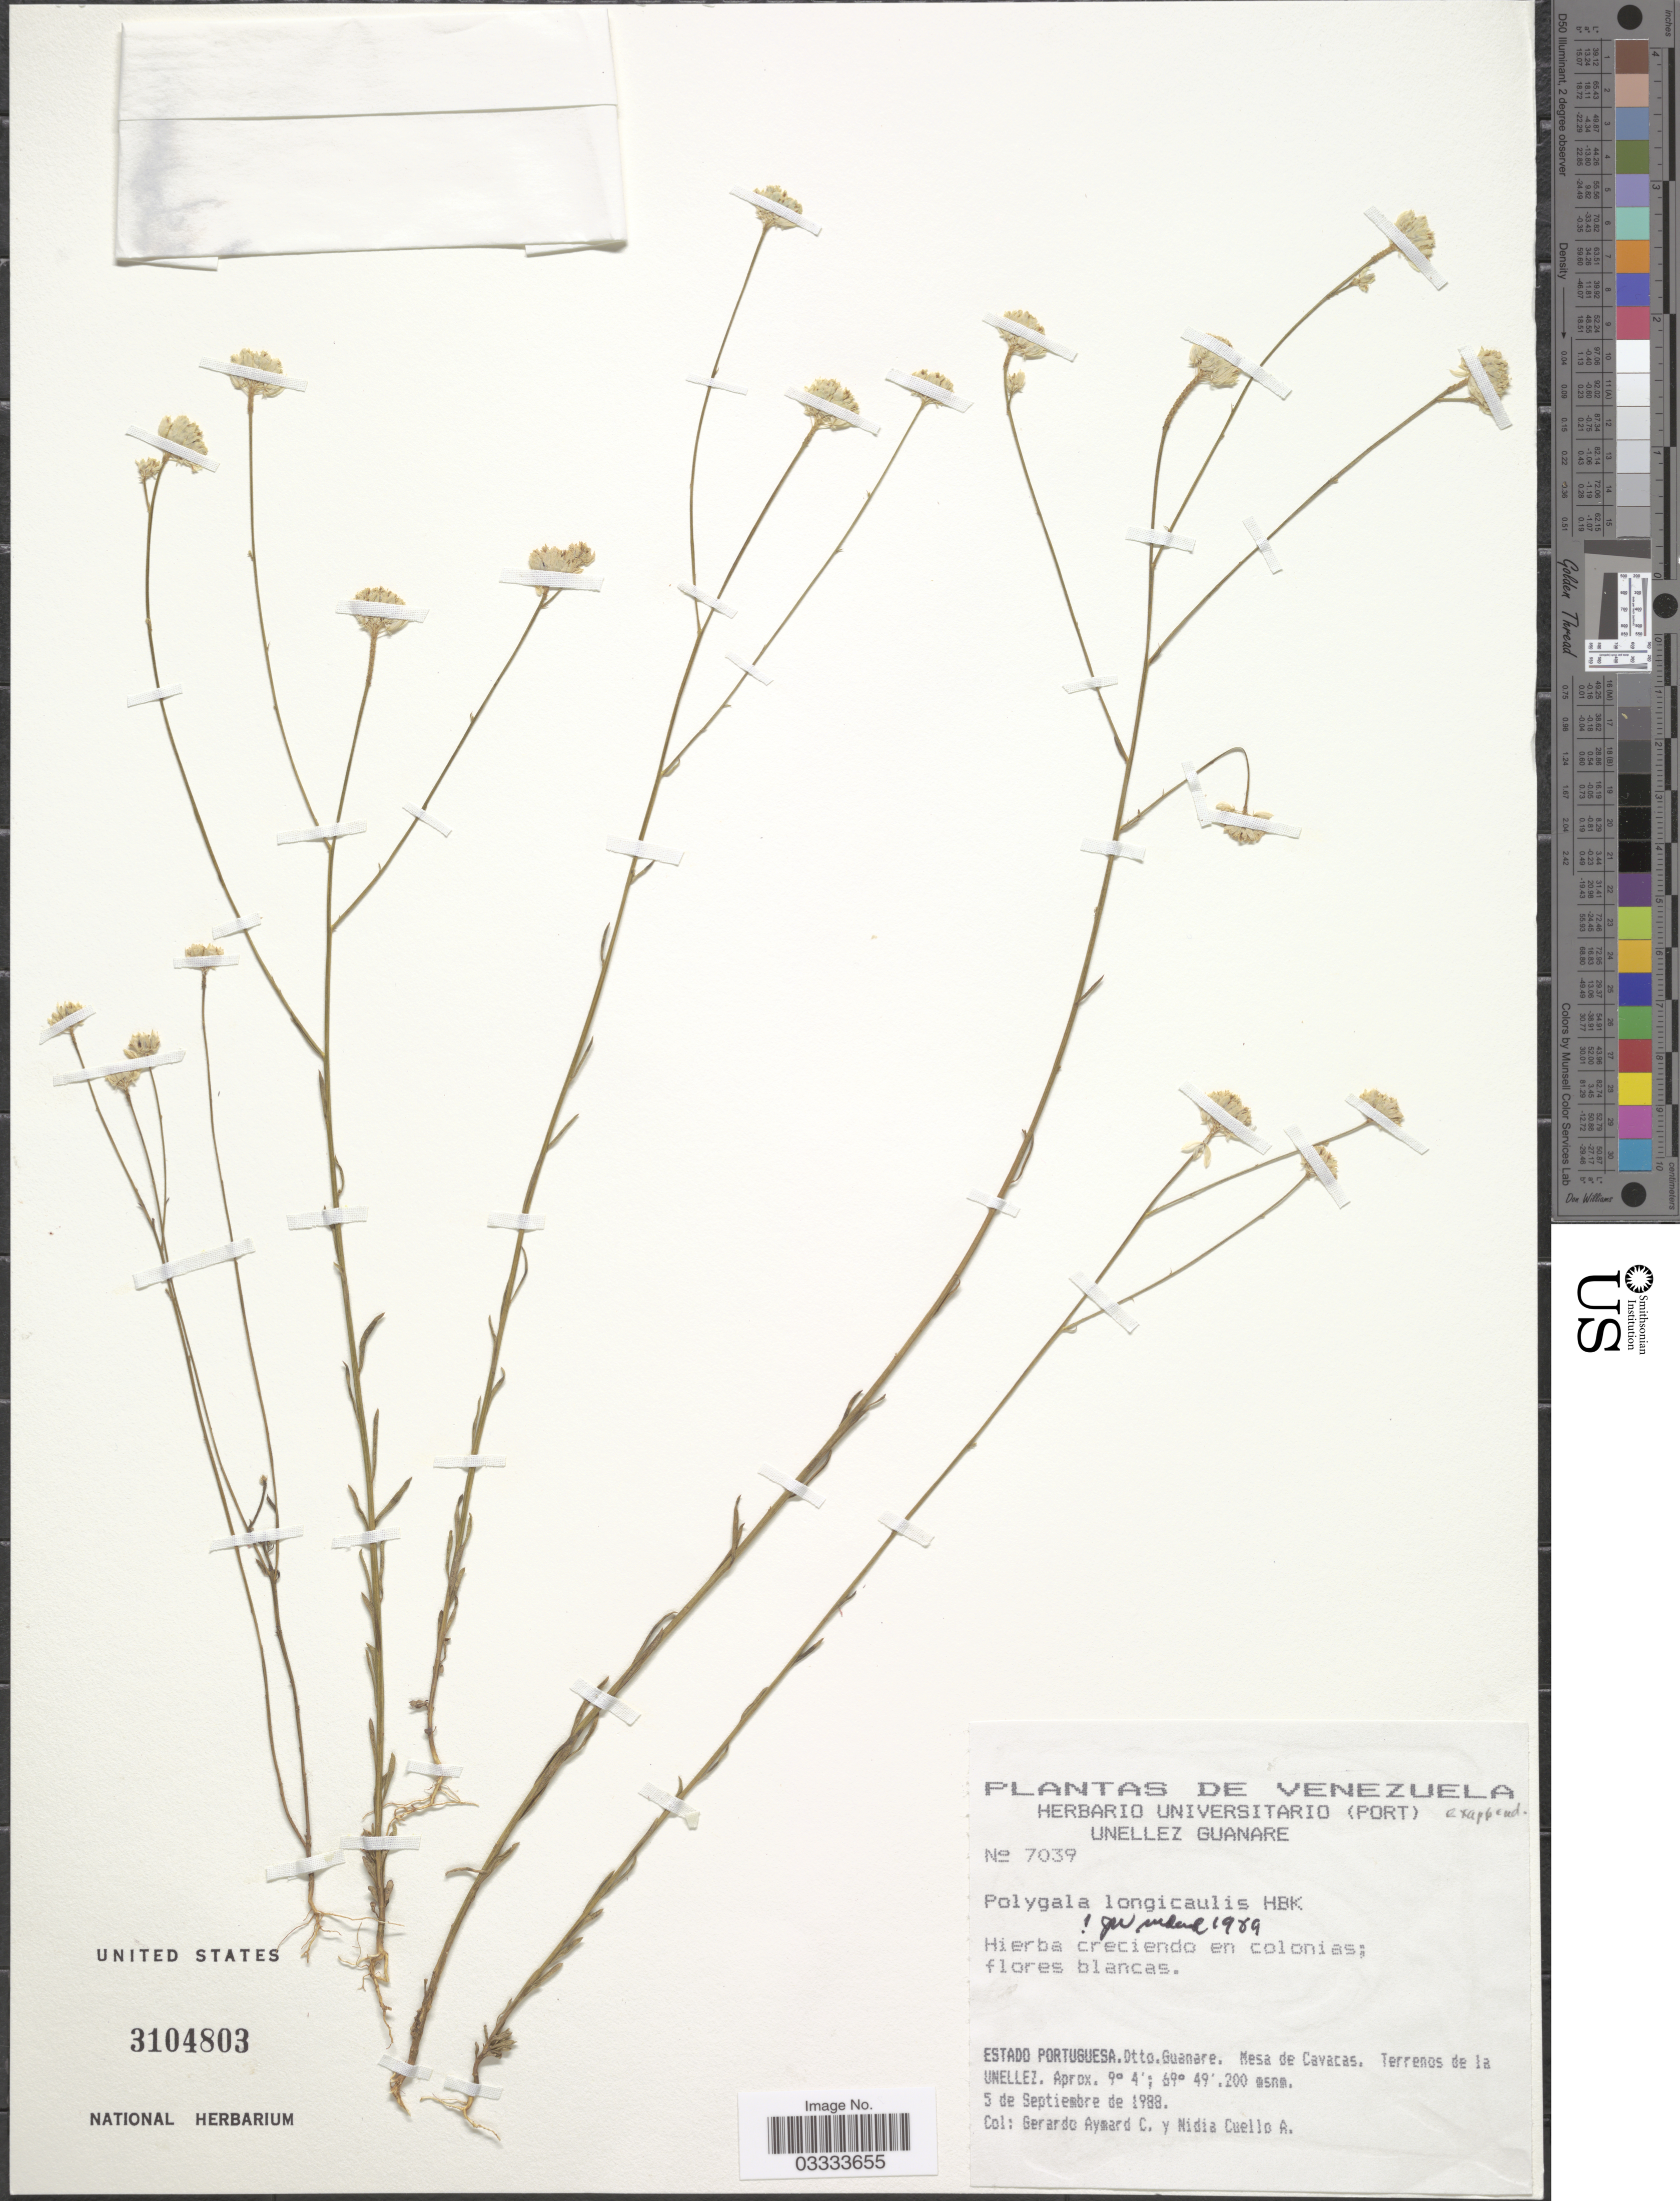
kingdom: Plantae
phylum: Tracheophyta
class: Magnoliopsida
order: Fabales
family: Polygalaceae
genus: Polygala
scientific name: Polygala longicaulis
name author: Kunth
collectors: G. A. Aymard & N. L. Cuello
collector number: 7039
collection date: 1988-09-05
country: Venezuela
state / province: Portuguesa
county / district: Guanare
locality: Mesa de Cavacas. Terrenos de la UNELLEZ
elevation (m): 200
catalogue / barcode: US 3104803